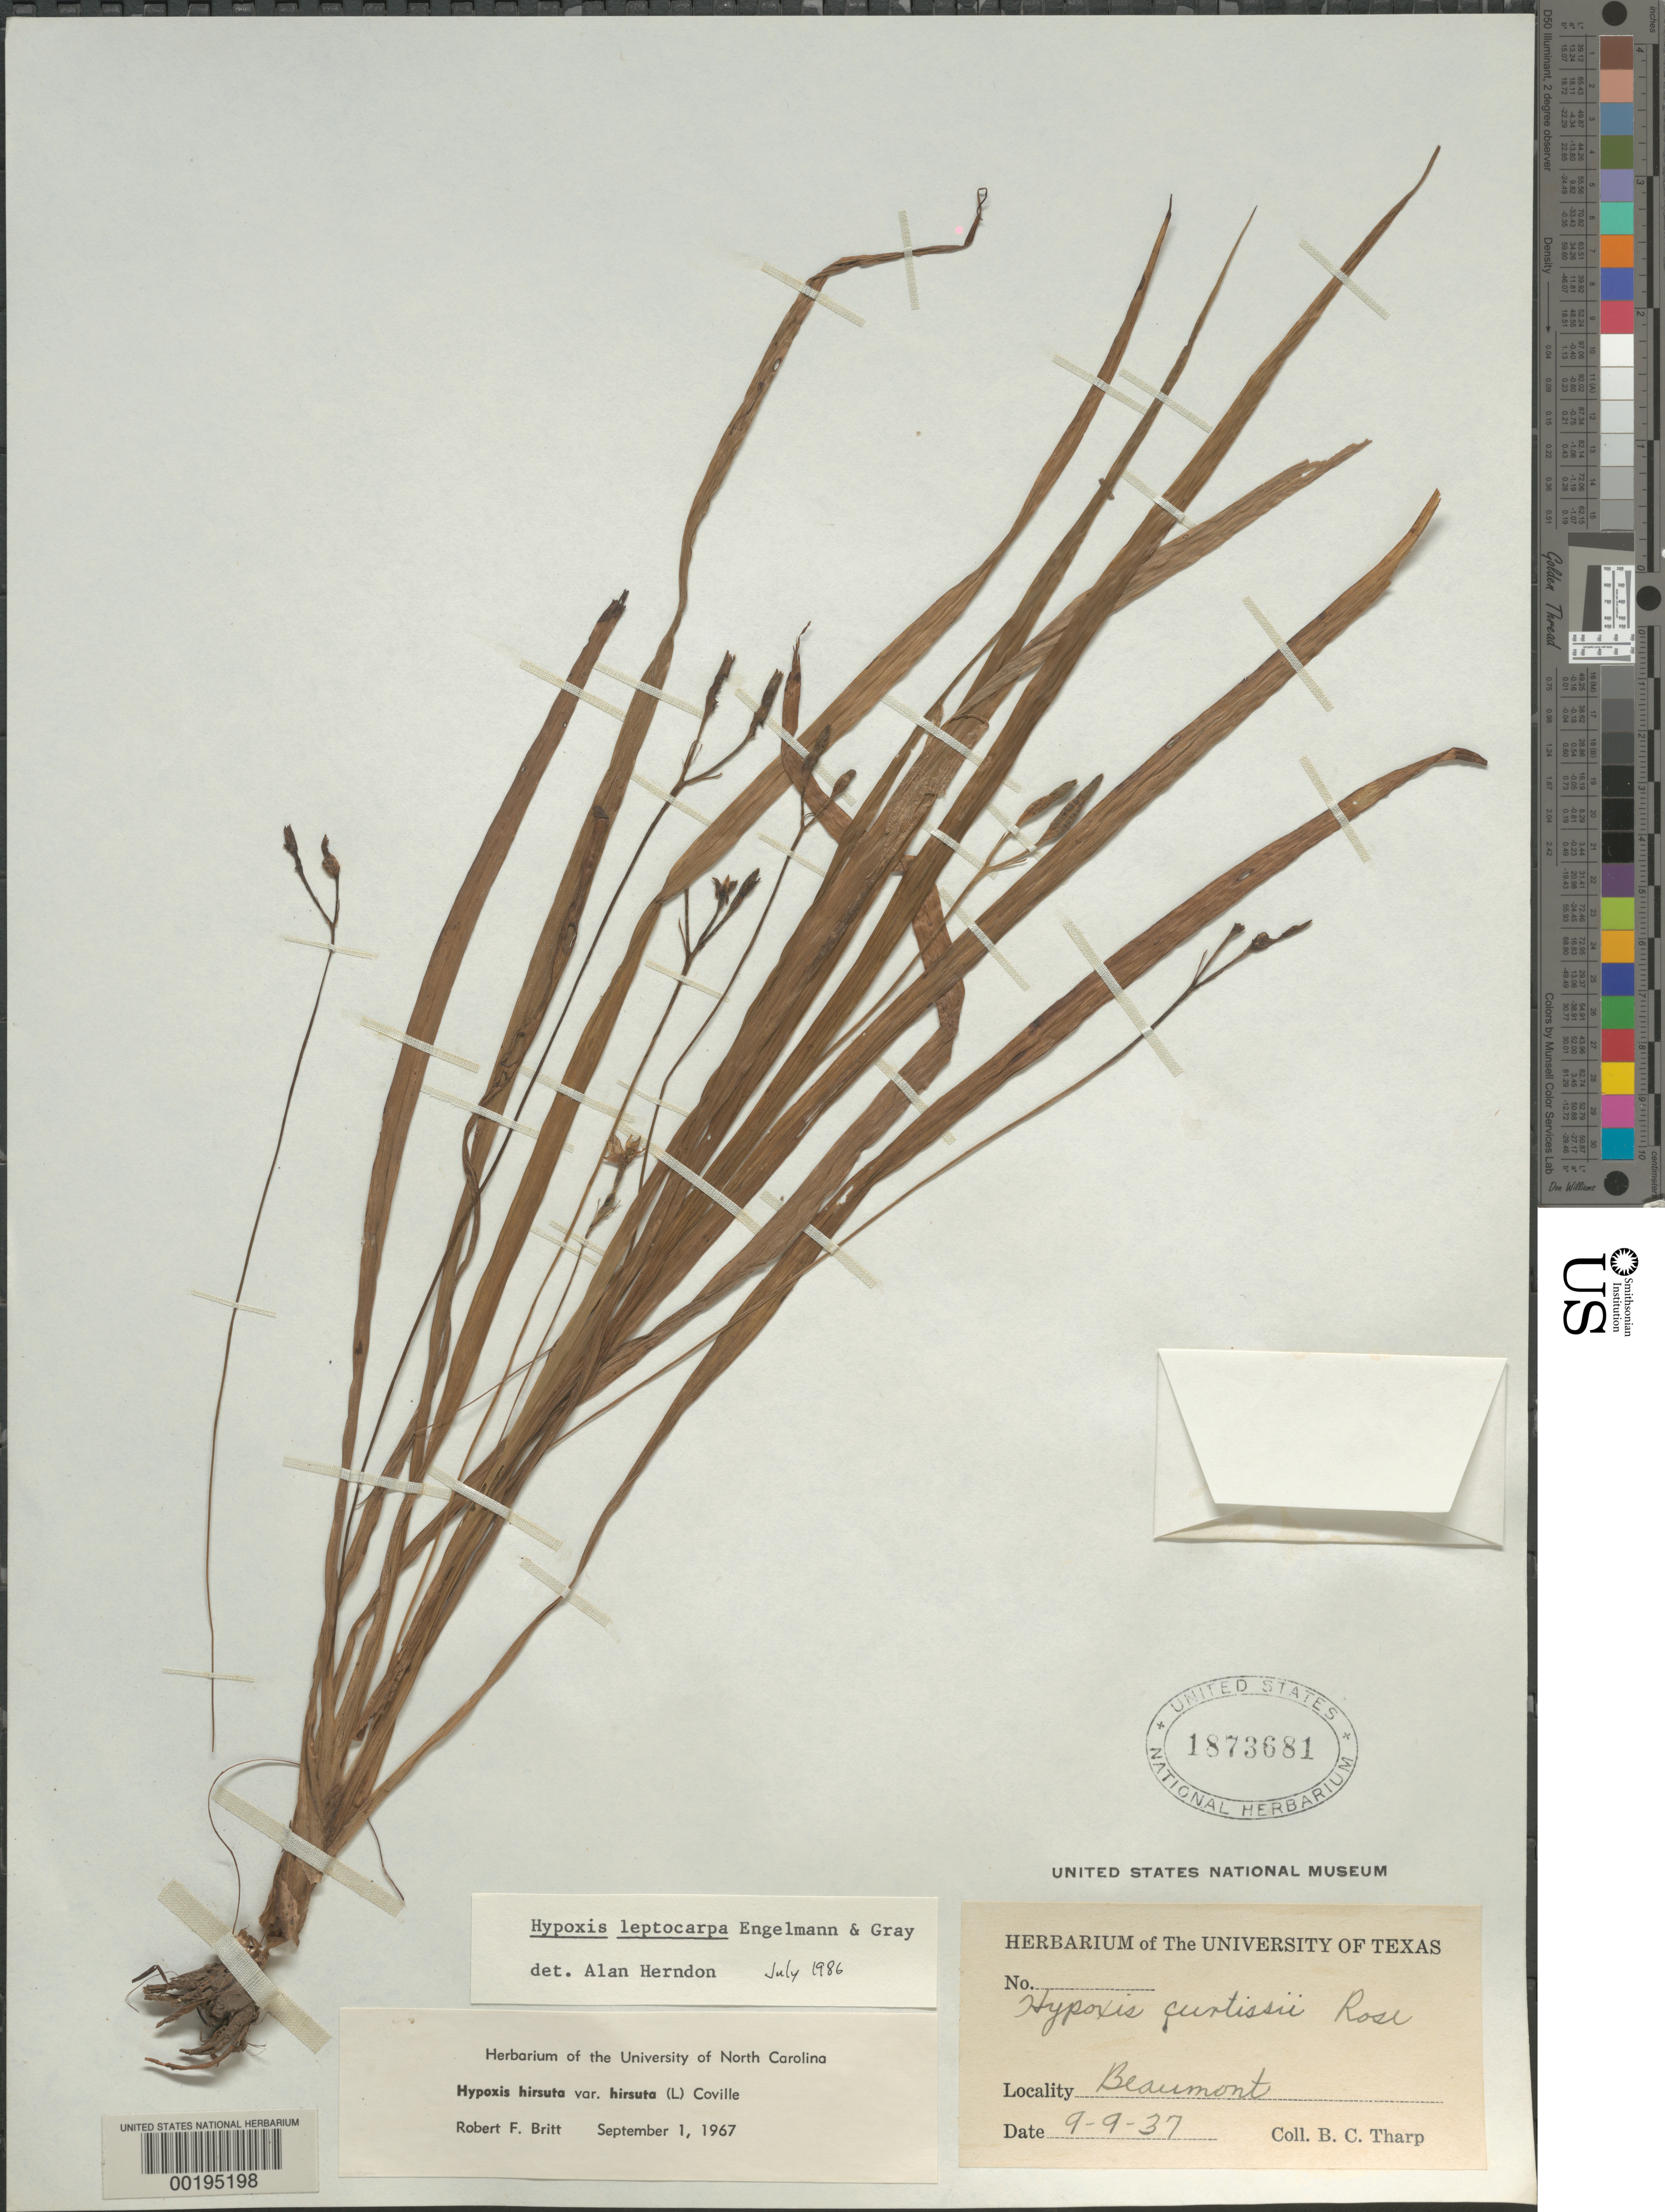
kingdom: Plantae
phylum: Tracheophyta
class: Liliopsida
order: Asparagales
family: Hypoxidaceae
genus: Hypoxis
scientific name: Hypoxis leptocarpa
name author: (Engelm. & A. Gray) Small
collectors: B. C. Tharp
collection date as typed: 09 Sep 1937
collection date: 1937-09-09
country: United States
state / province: Texas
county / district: Jefferson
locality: Beaumont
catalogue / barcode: US 1873681